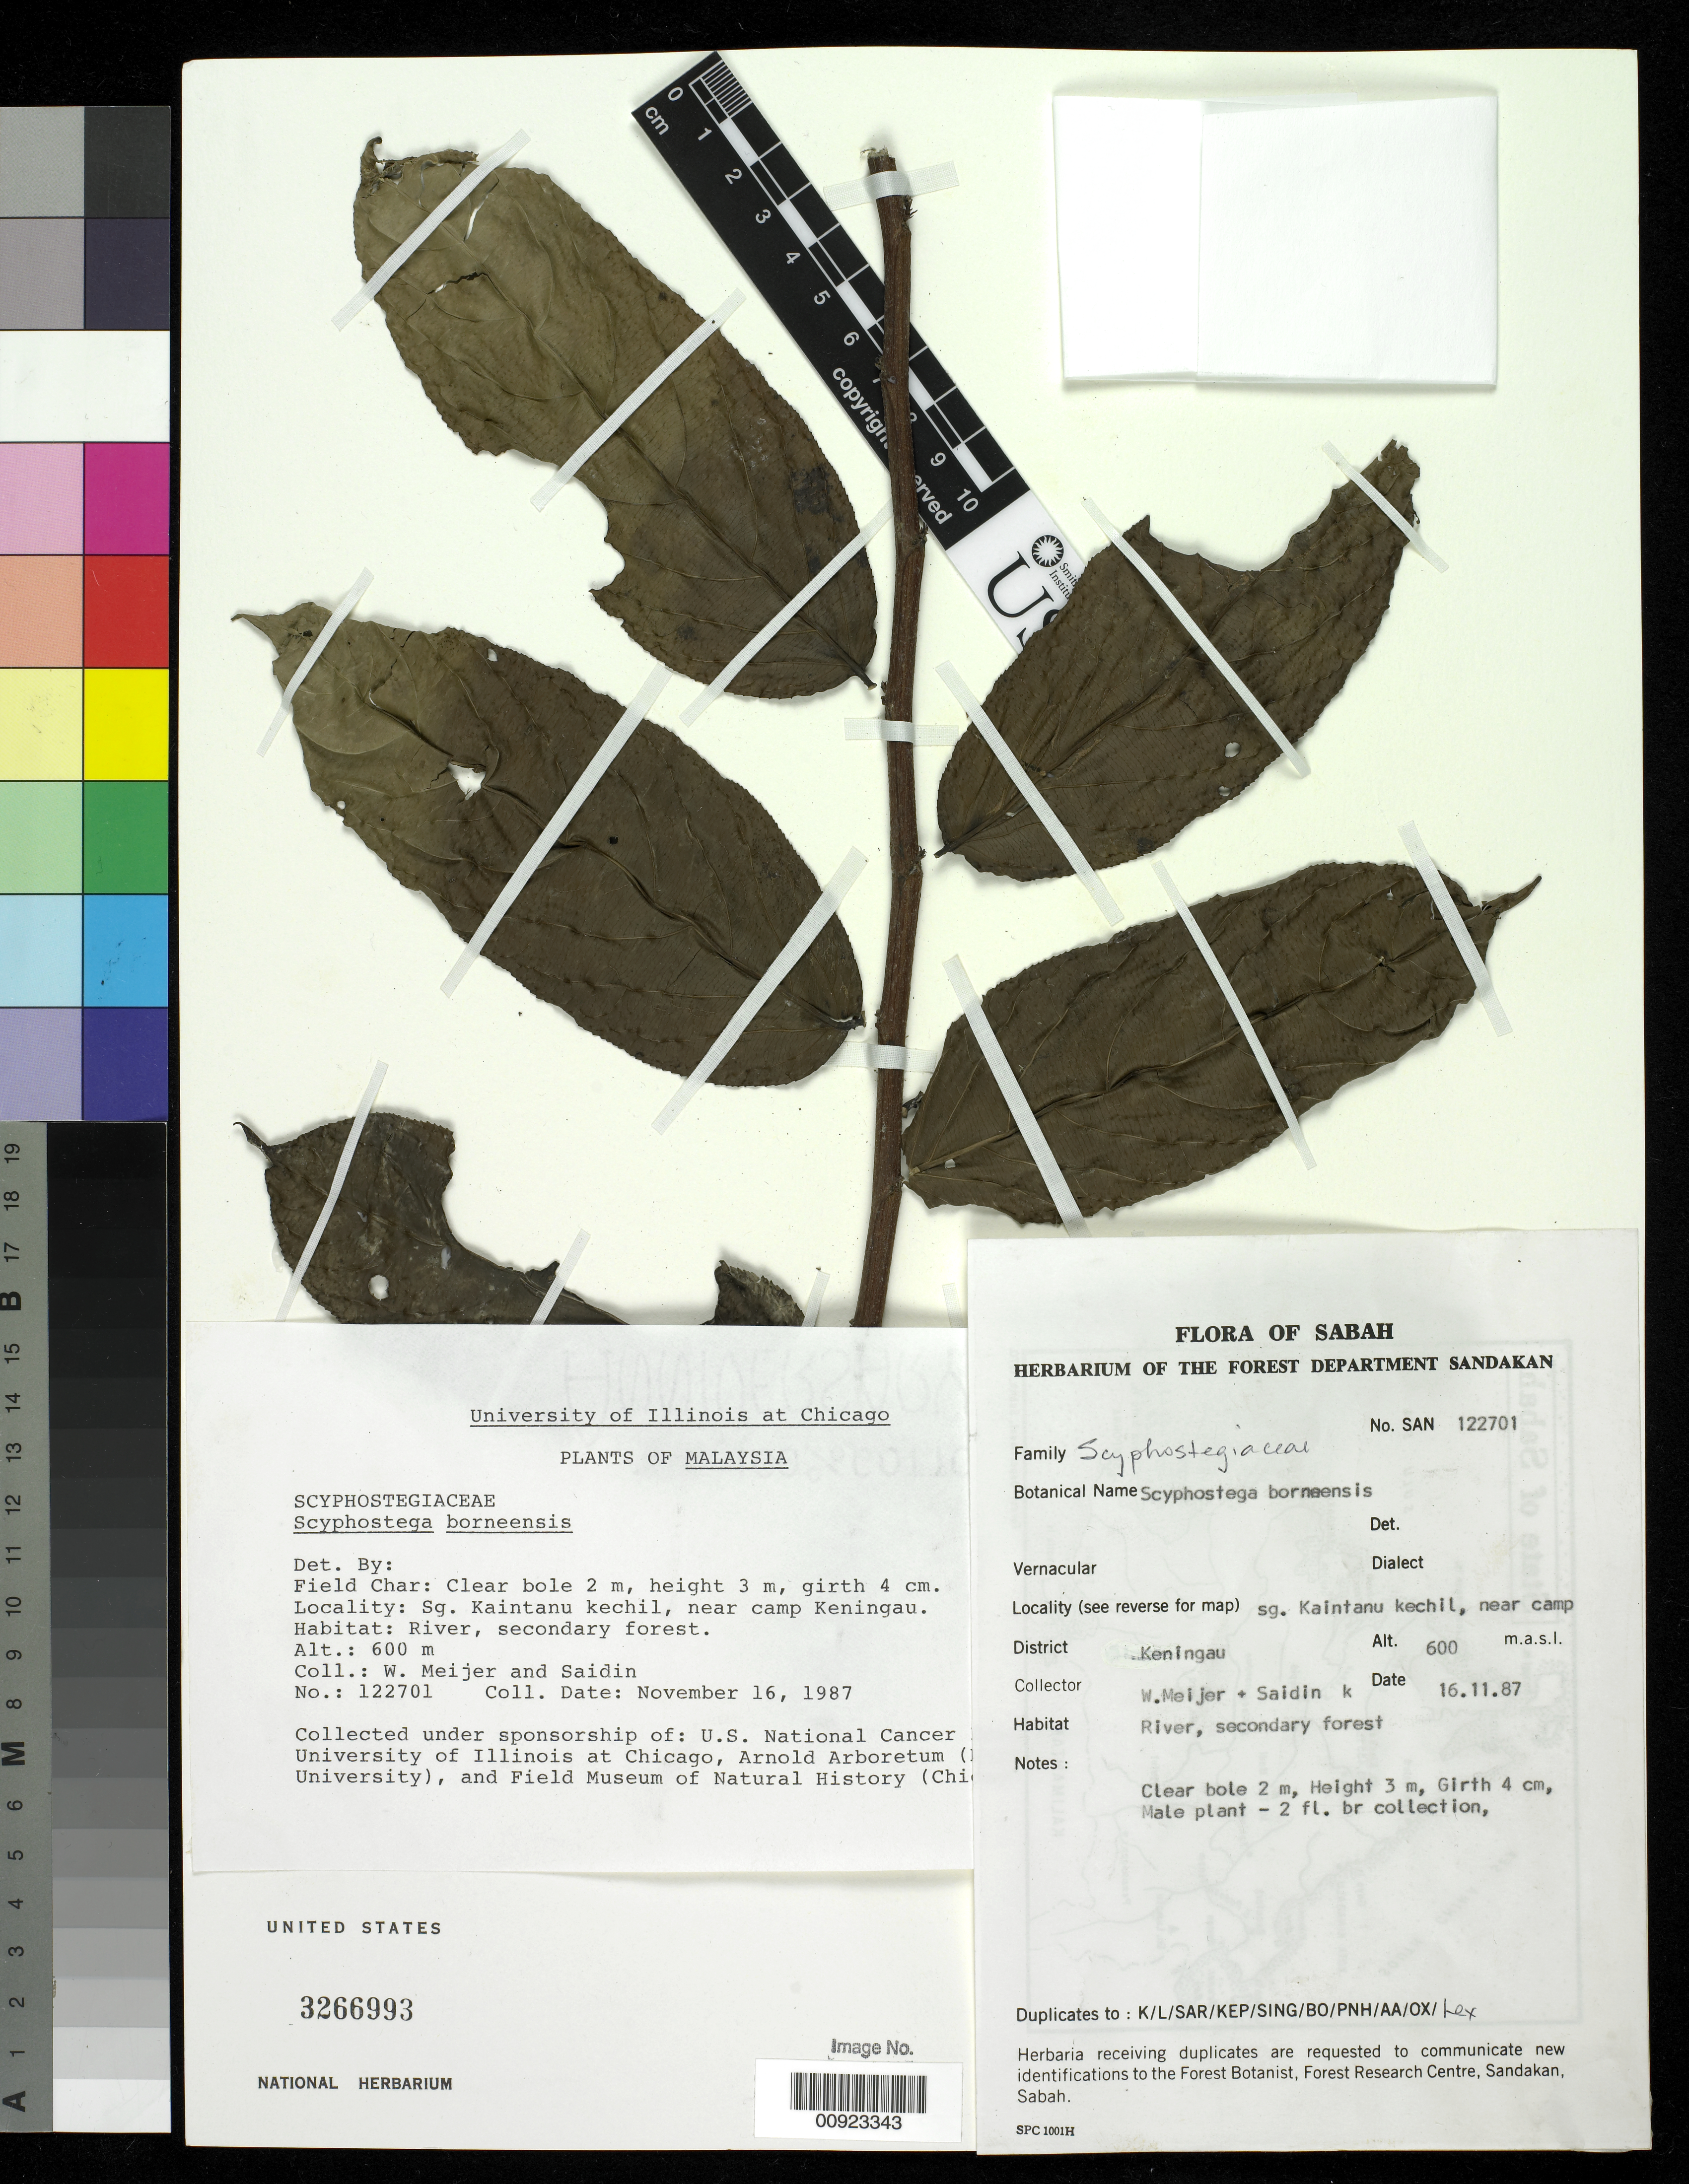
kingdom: Plantae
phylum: Tracheophyta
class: Magnoliopsida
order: Malpighiales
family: Salicaceae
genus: Scyphostegia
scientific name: Scyphostegia borneensis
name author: Stapf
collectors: W. Meijer & K. Saidin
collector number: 122701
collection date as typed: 16 Nov 1987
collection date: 1987-11-16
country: Malaysia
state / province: Sabah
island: Borneo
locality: District Keningau, sg. Kaintanu kechil, near camp.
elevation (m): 600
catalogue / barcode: US 3266993